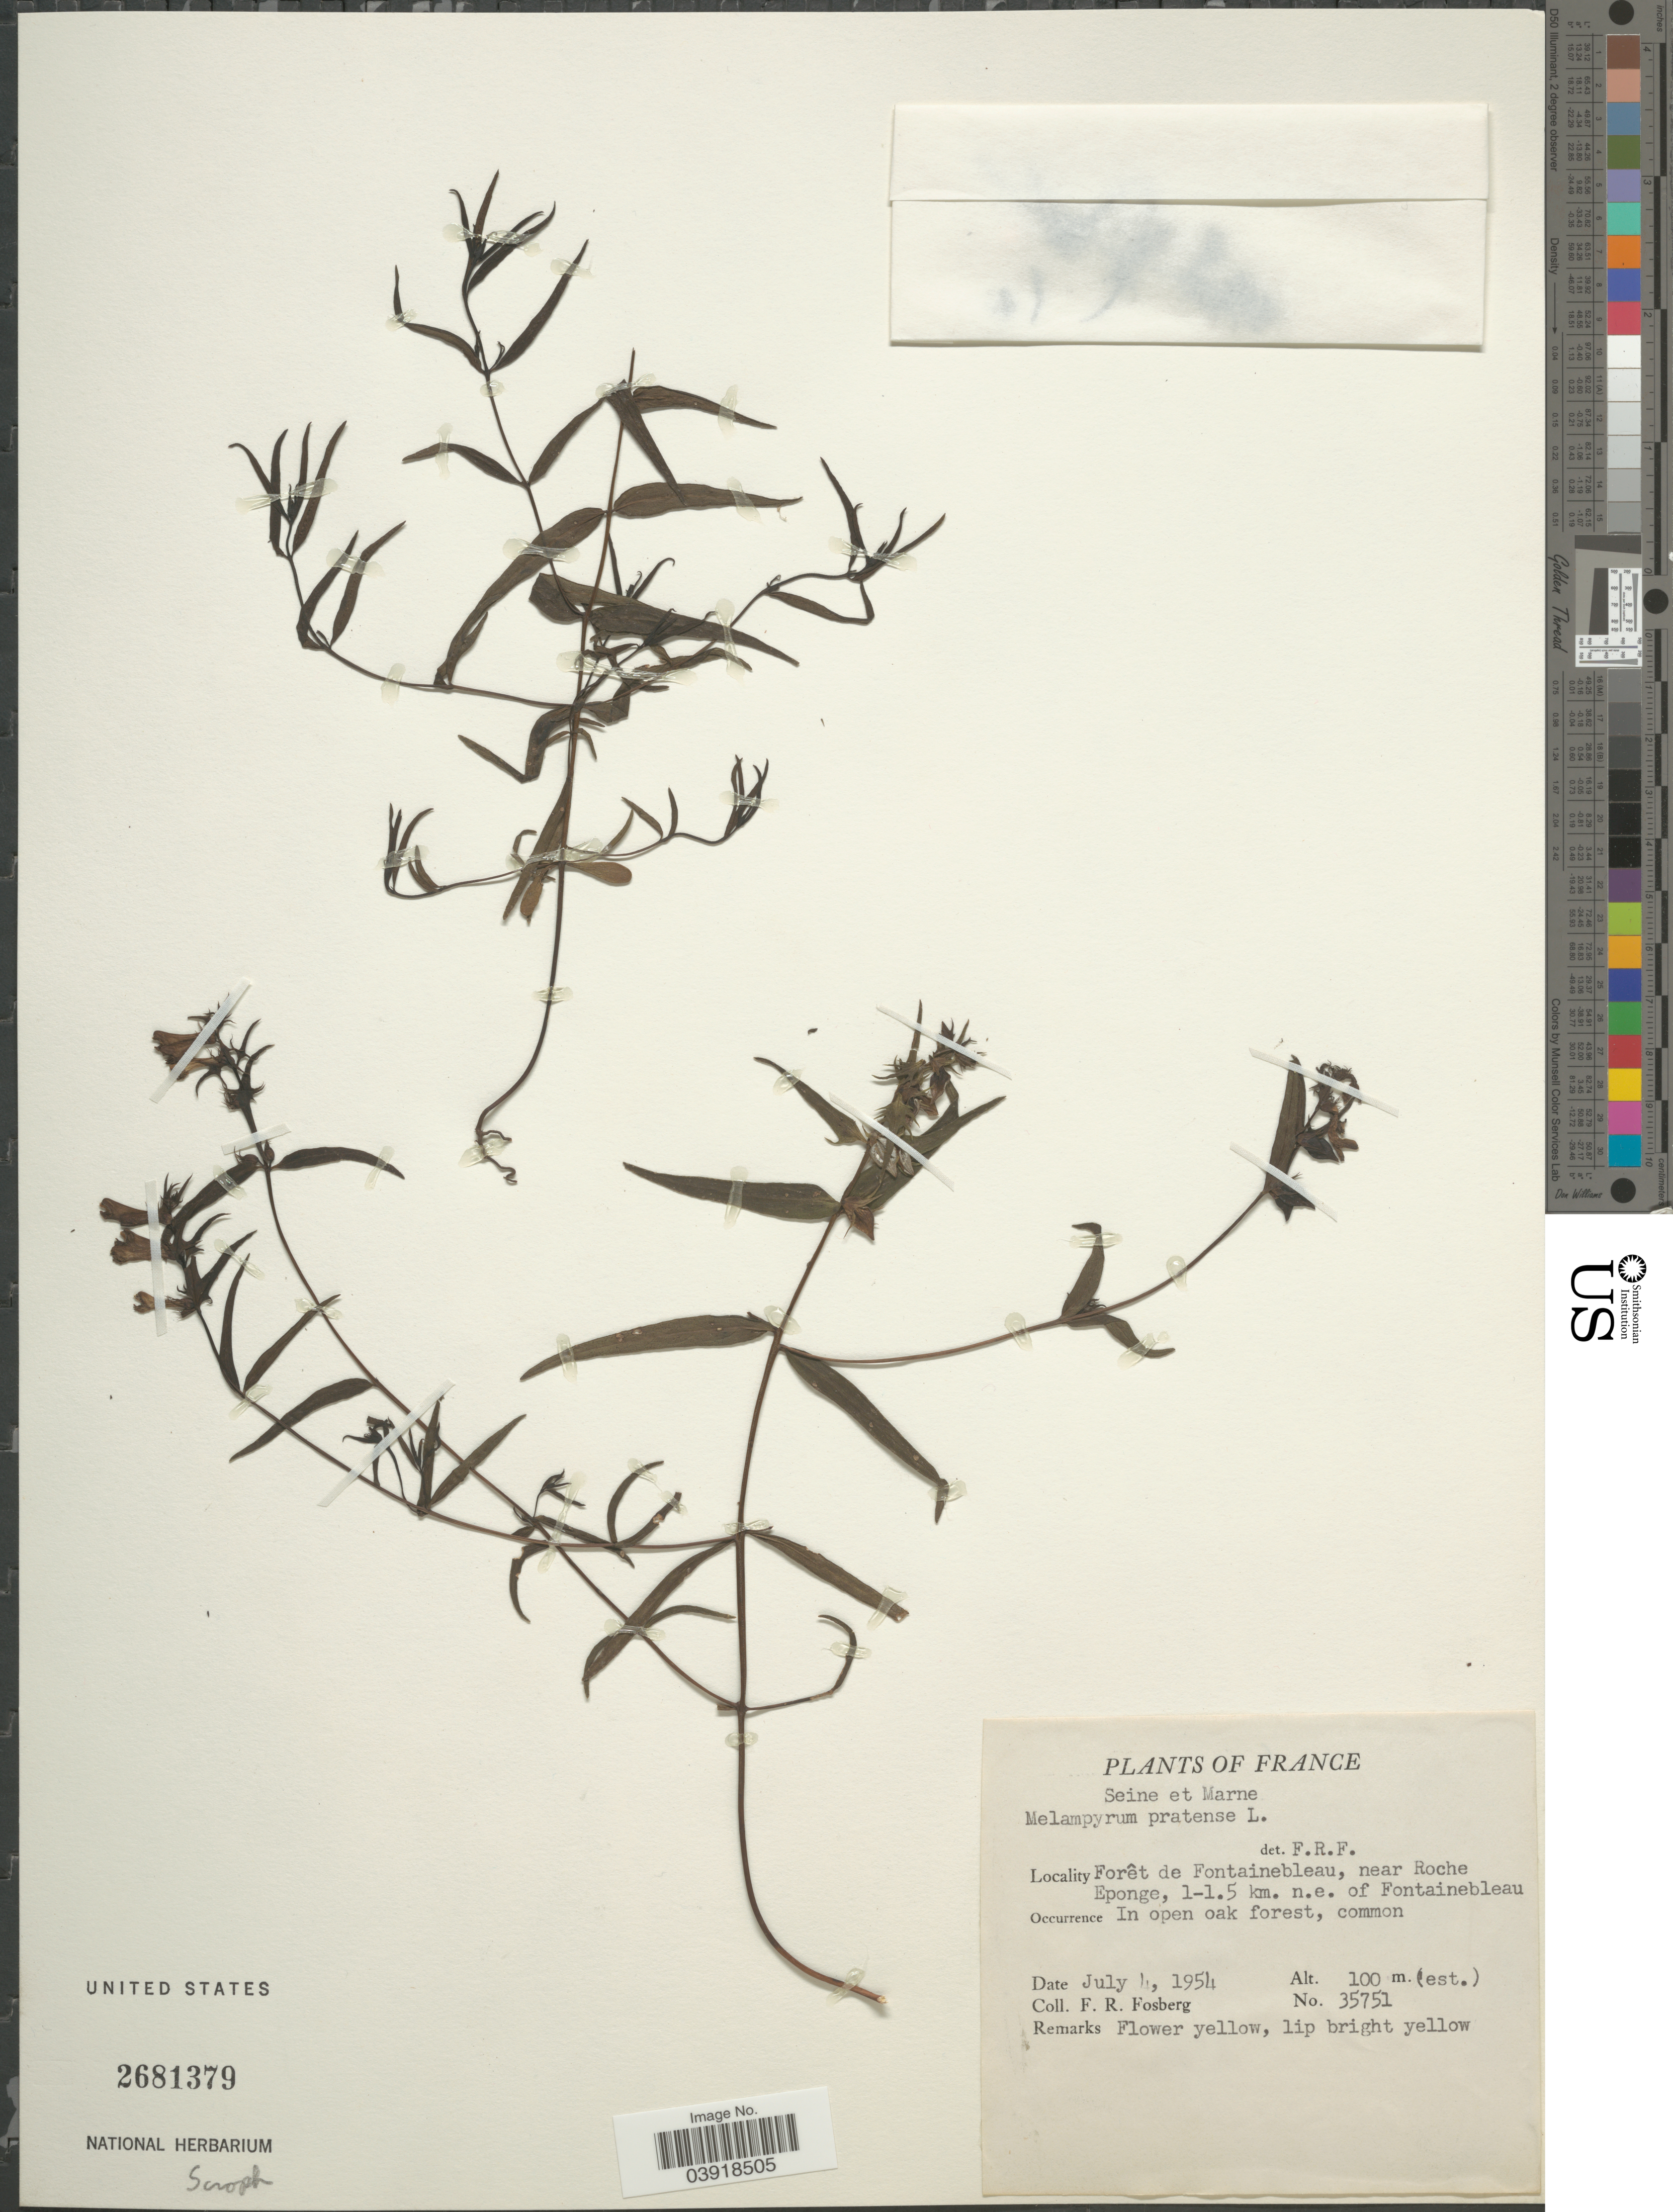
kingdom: Plantae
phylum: Tracheophyta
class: Magnoliopsida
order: Lamiales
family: Orobanchaceae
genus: Melampyrum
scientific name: Melampyrum pratense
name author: L.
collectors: F. R. Fosberg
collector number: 35751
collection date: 1954-07-04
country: France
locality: Seine et Marne. Forêt de Fontainebleau, near Roche Eponge, 1-1.5 km. n.e. of Fontainebleau.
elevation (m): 100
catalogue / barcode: US 2681379